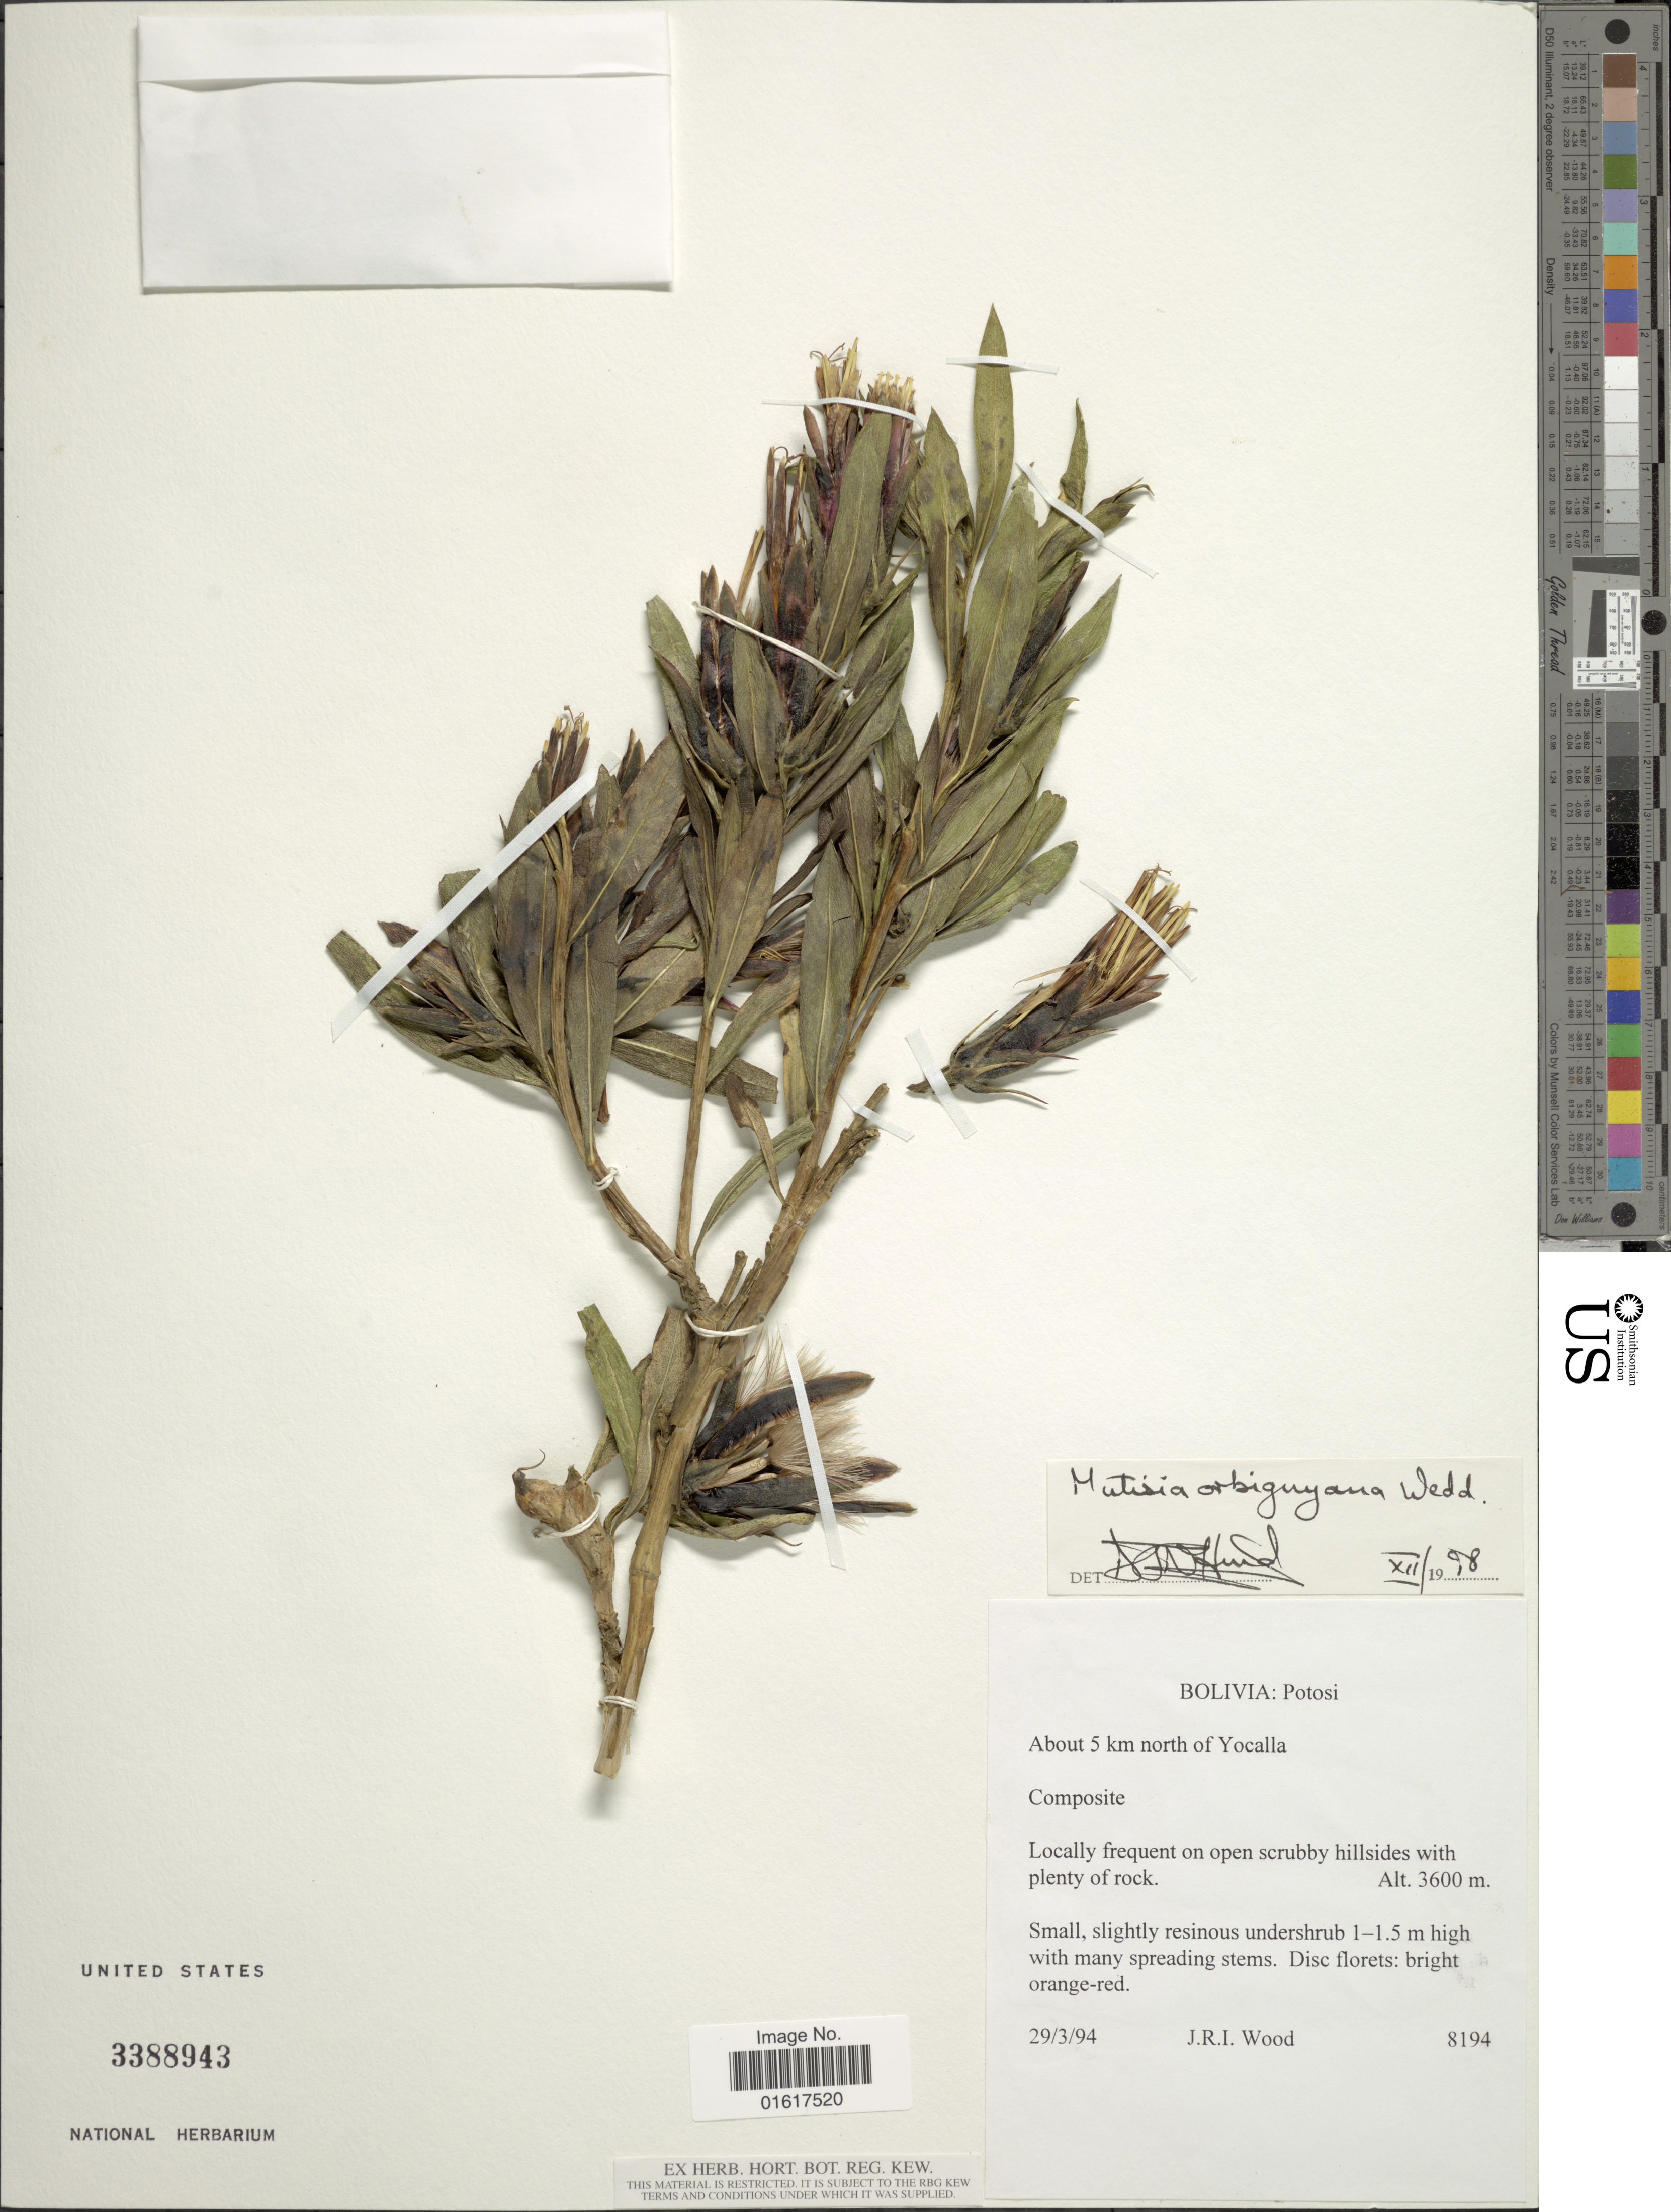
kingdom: Plantae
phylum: Tracheophyta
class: Magnoliopsida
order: Asterales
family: Asteraceae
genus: Mutisia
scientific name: Mutisia orbignyana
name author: Wedd.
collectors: J. R. I. Wood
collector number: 8194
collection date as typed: Transcribed d/m/y: 29/3/94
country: Bolivia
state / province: Potosi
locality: About 5 km north of Yocalla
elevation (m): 3600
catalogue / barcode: US 3388943